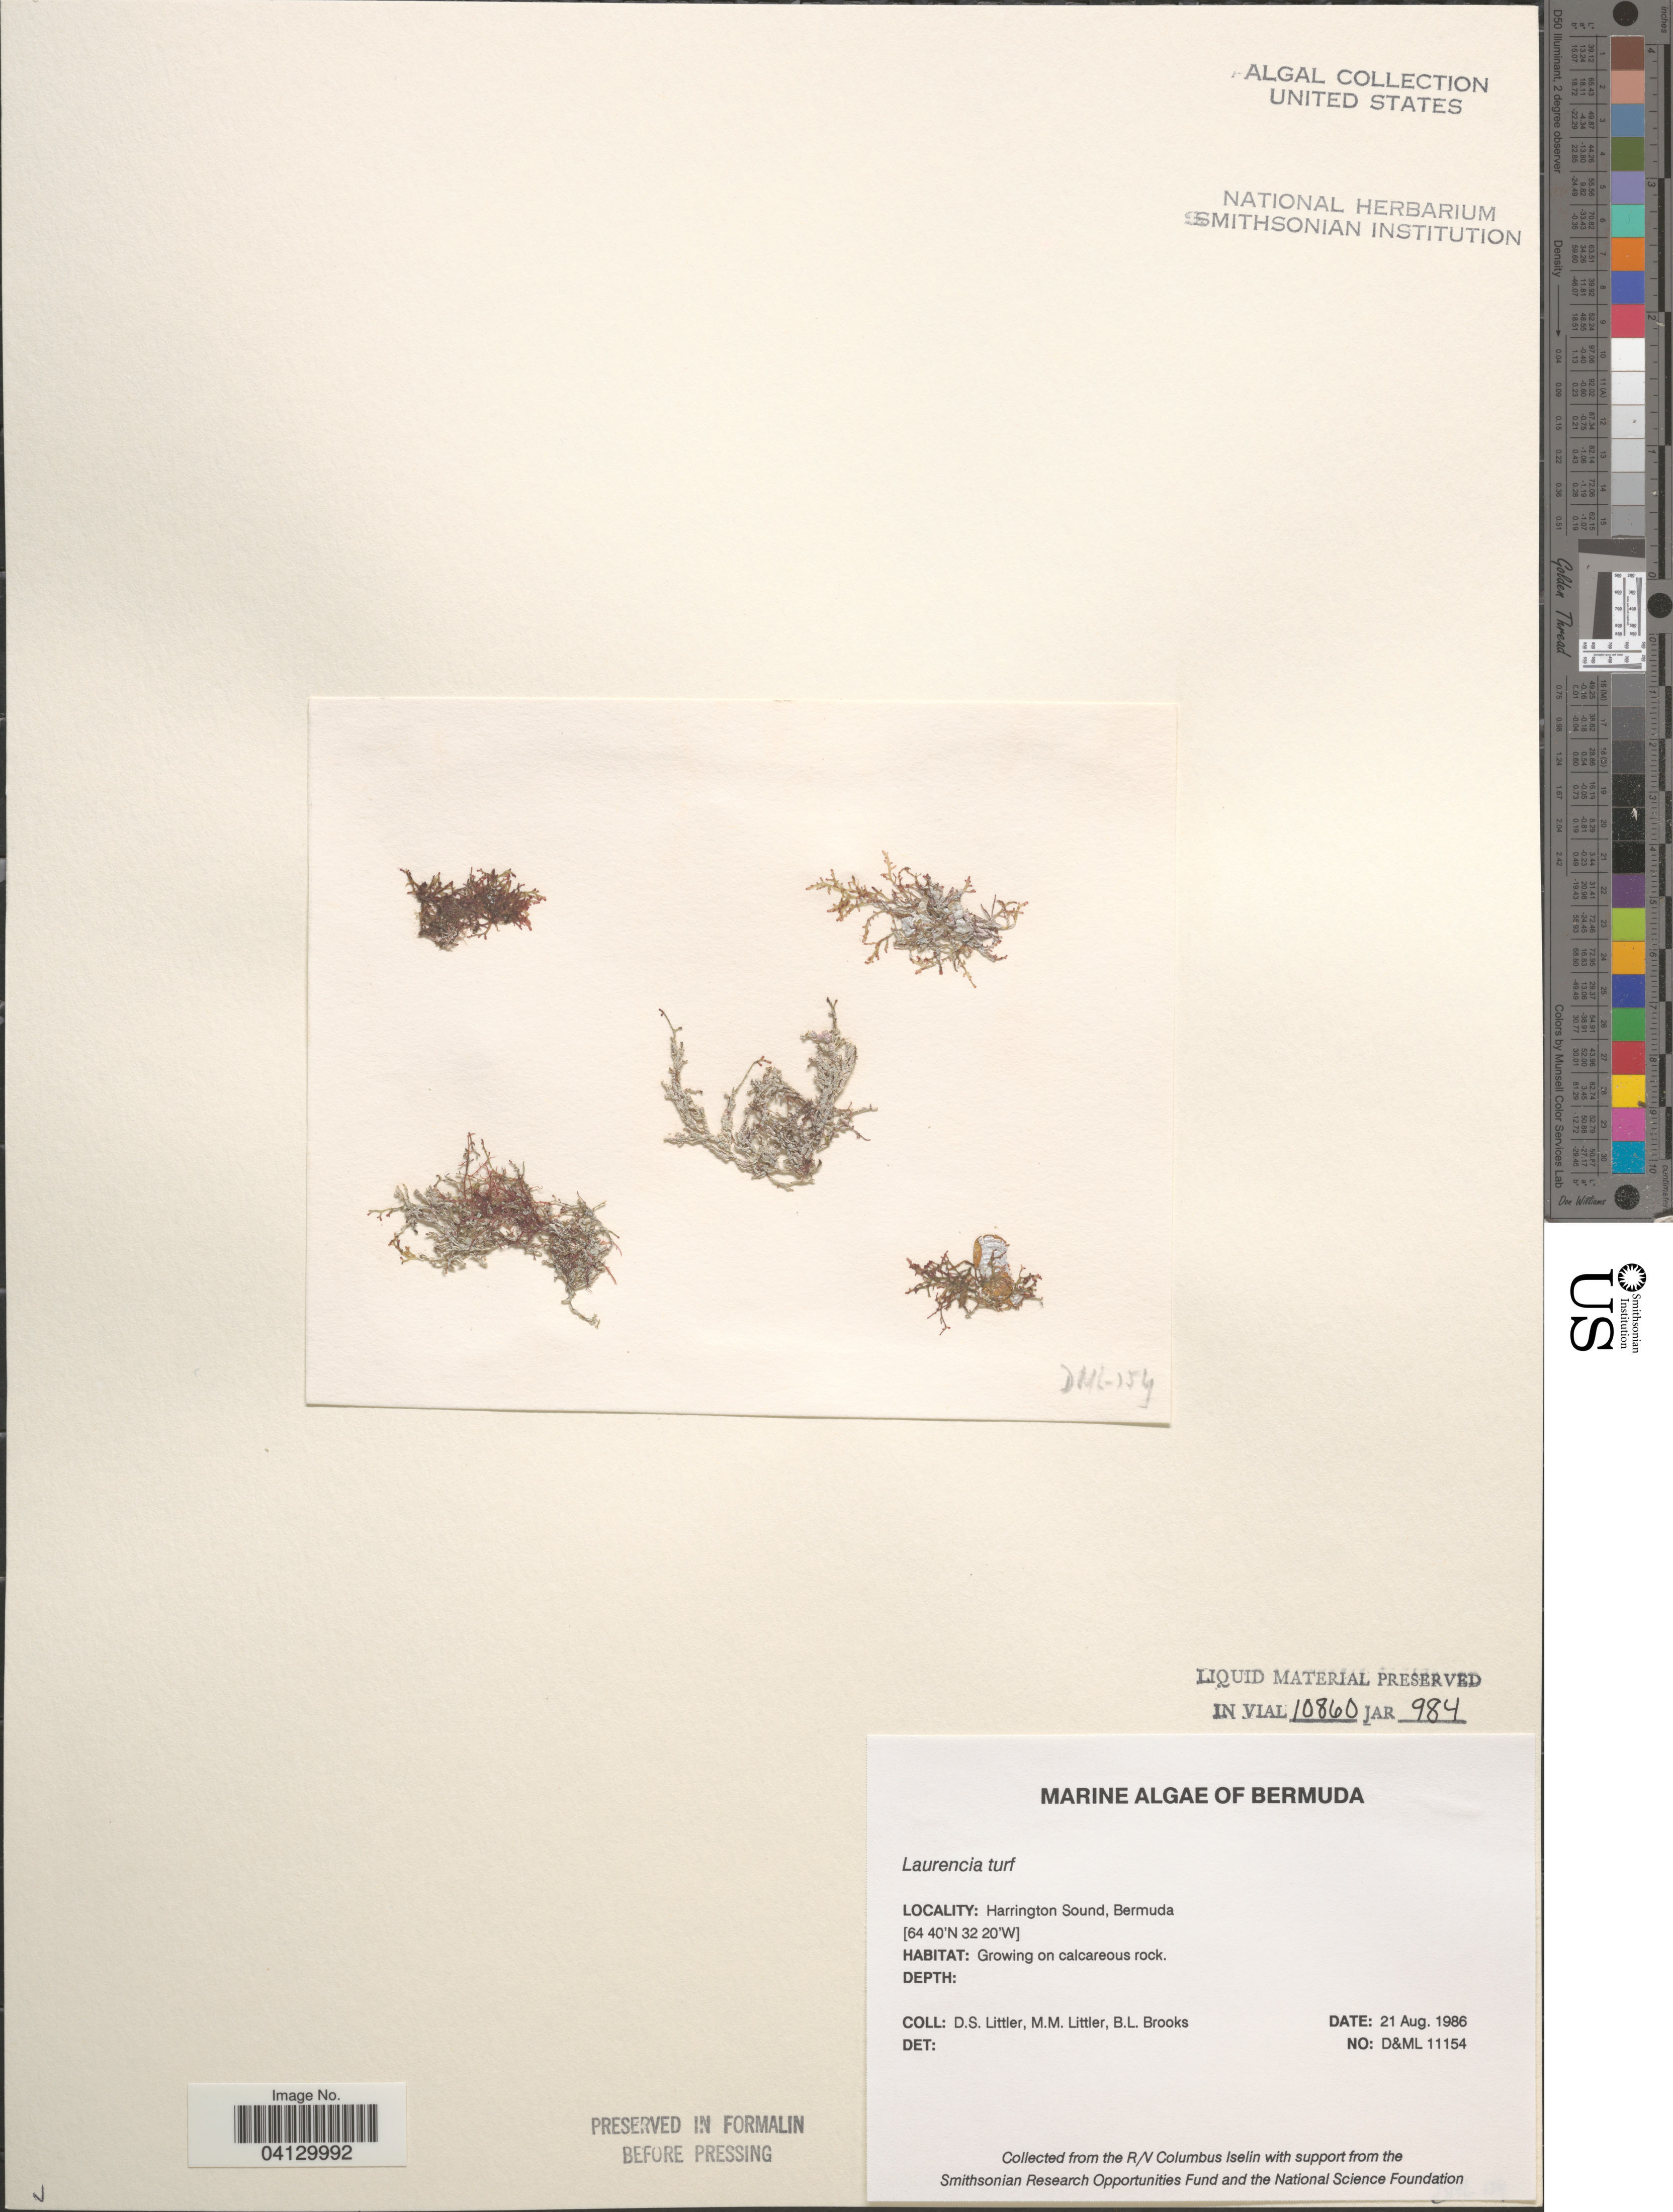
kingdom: Plantae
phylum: Rhodophyta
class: Florideophyceae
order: Ceramiales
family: Rhodomelaceae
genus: Laurencia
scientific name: Laurencia sp.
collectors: D. S. Littler & B. Brooks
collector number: D&ML 11154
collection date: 1986-08-21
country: Bermuda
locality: Harrington Sound.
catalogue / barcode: US 328785